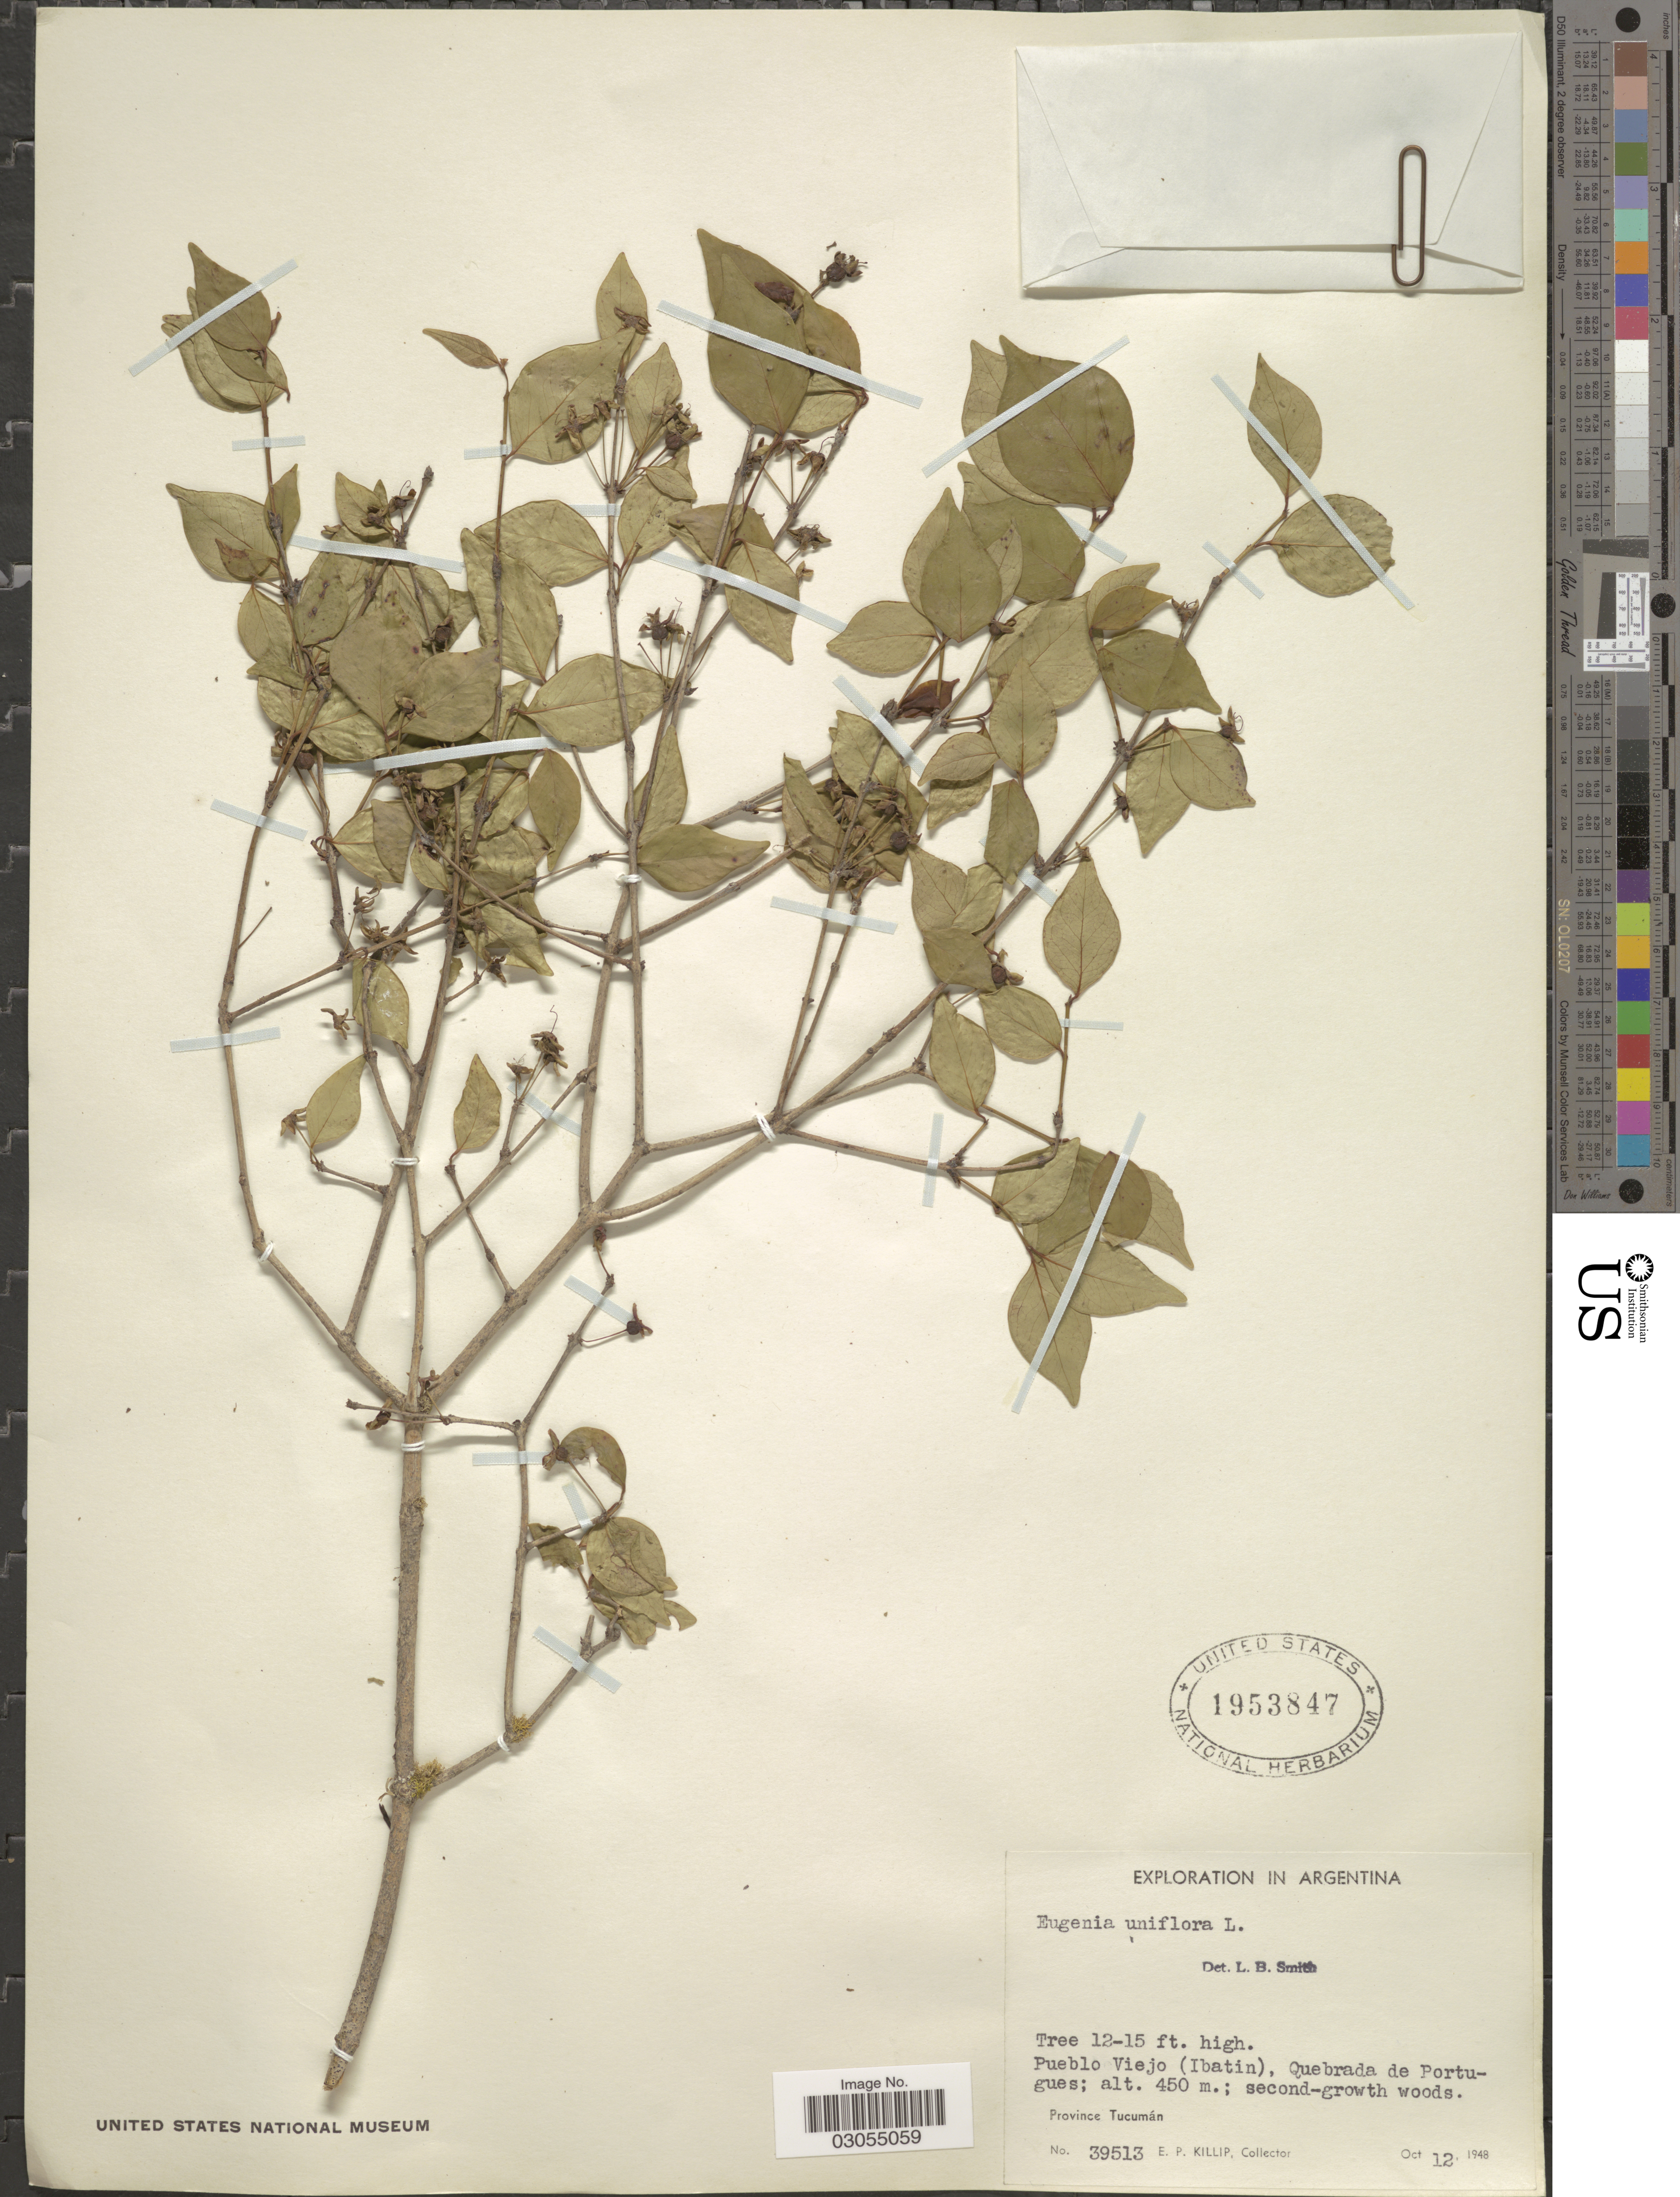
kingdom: Plantae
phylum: Tracheophyta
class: Magnoliopsida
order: Myrtales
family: Myrtaceae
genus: Eugenia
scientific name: Eugenia uniflora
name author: L.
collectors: E. P. Killip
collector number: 39513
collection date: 1948-10-12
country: Argentina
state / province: Tucuman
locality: Pueblo Viejo (Ibatin), Quebrada de Portugues.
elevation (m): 450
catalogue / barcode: US 1953847